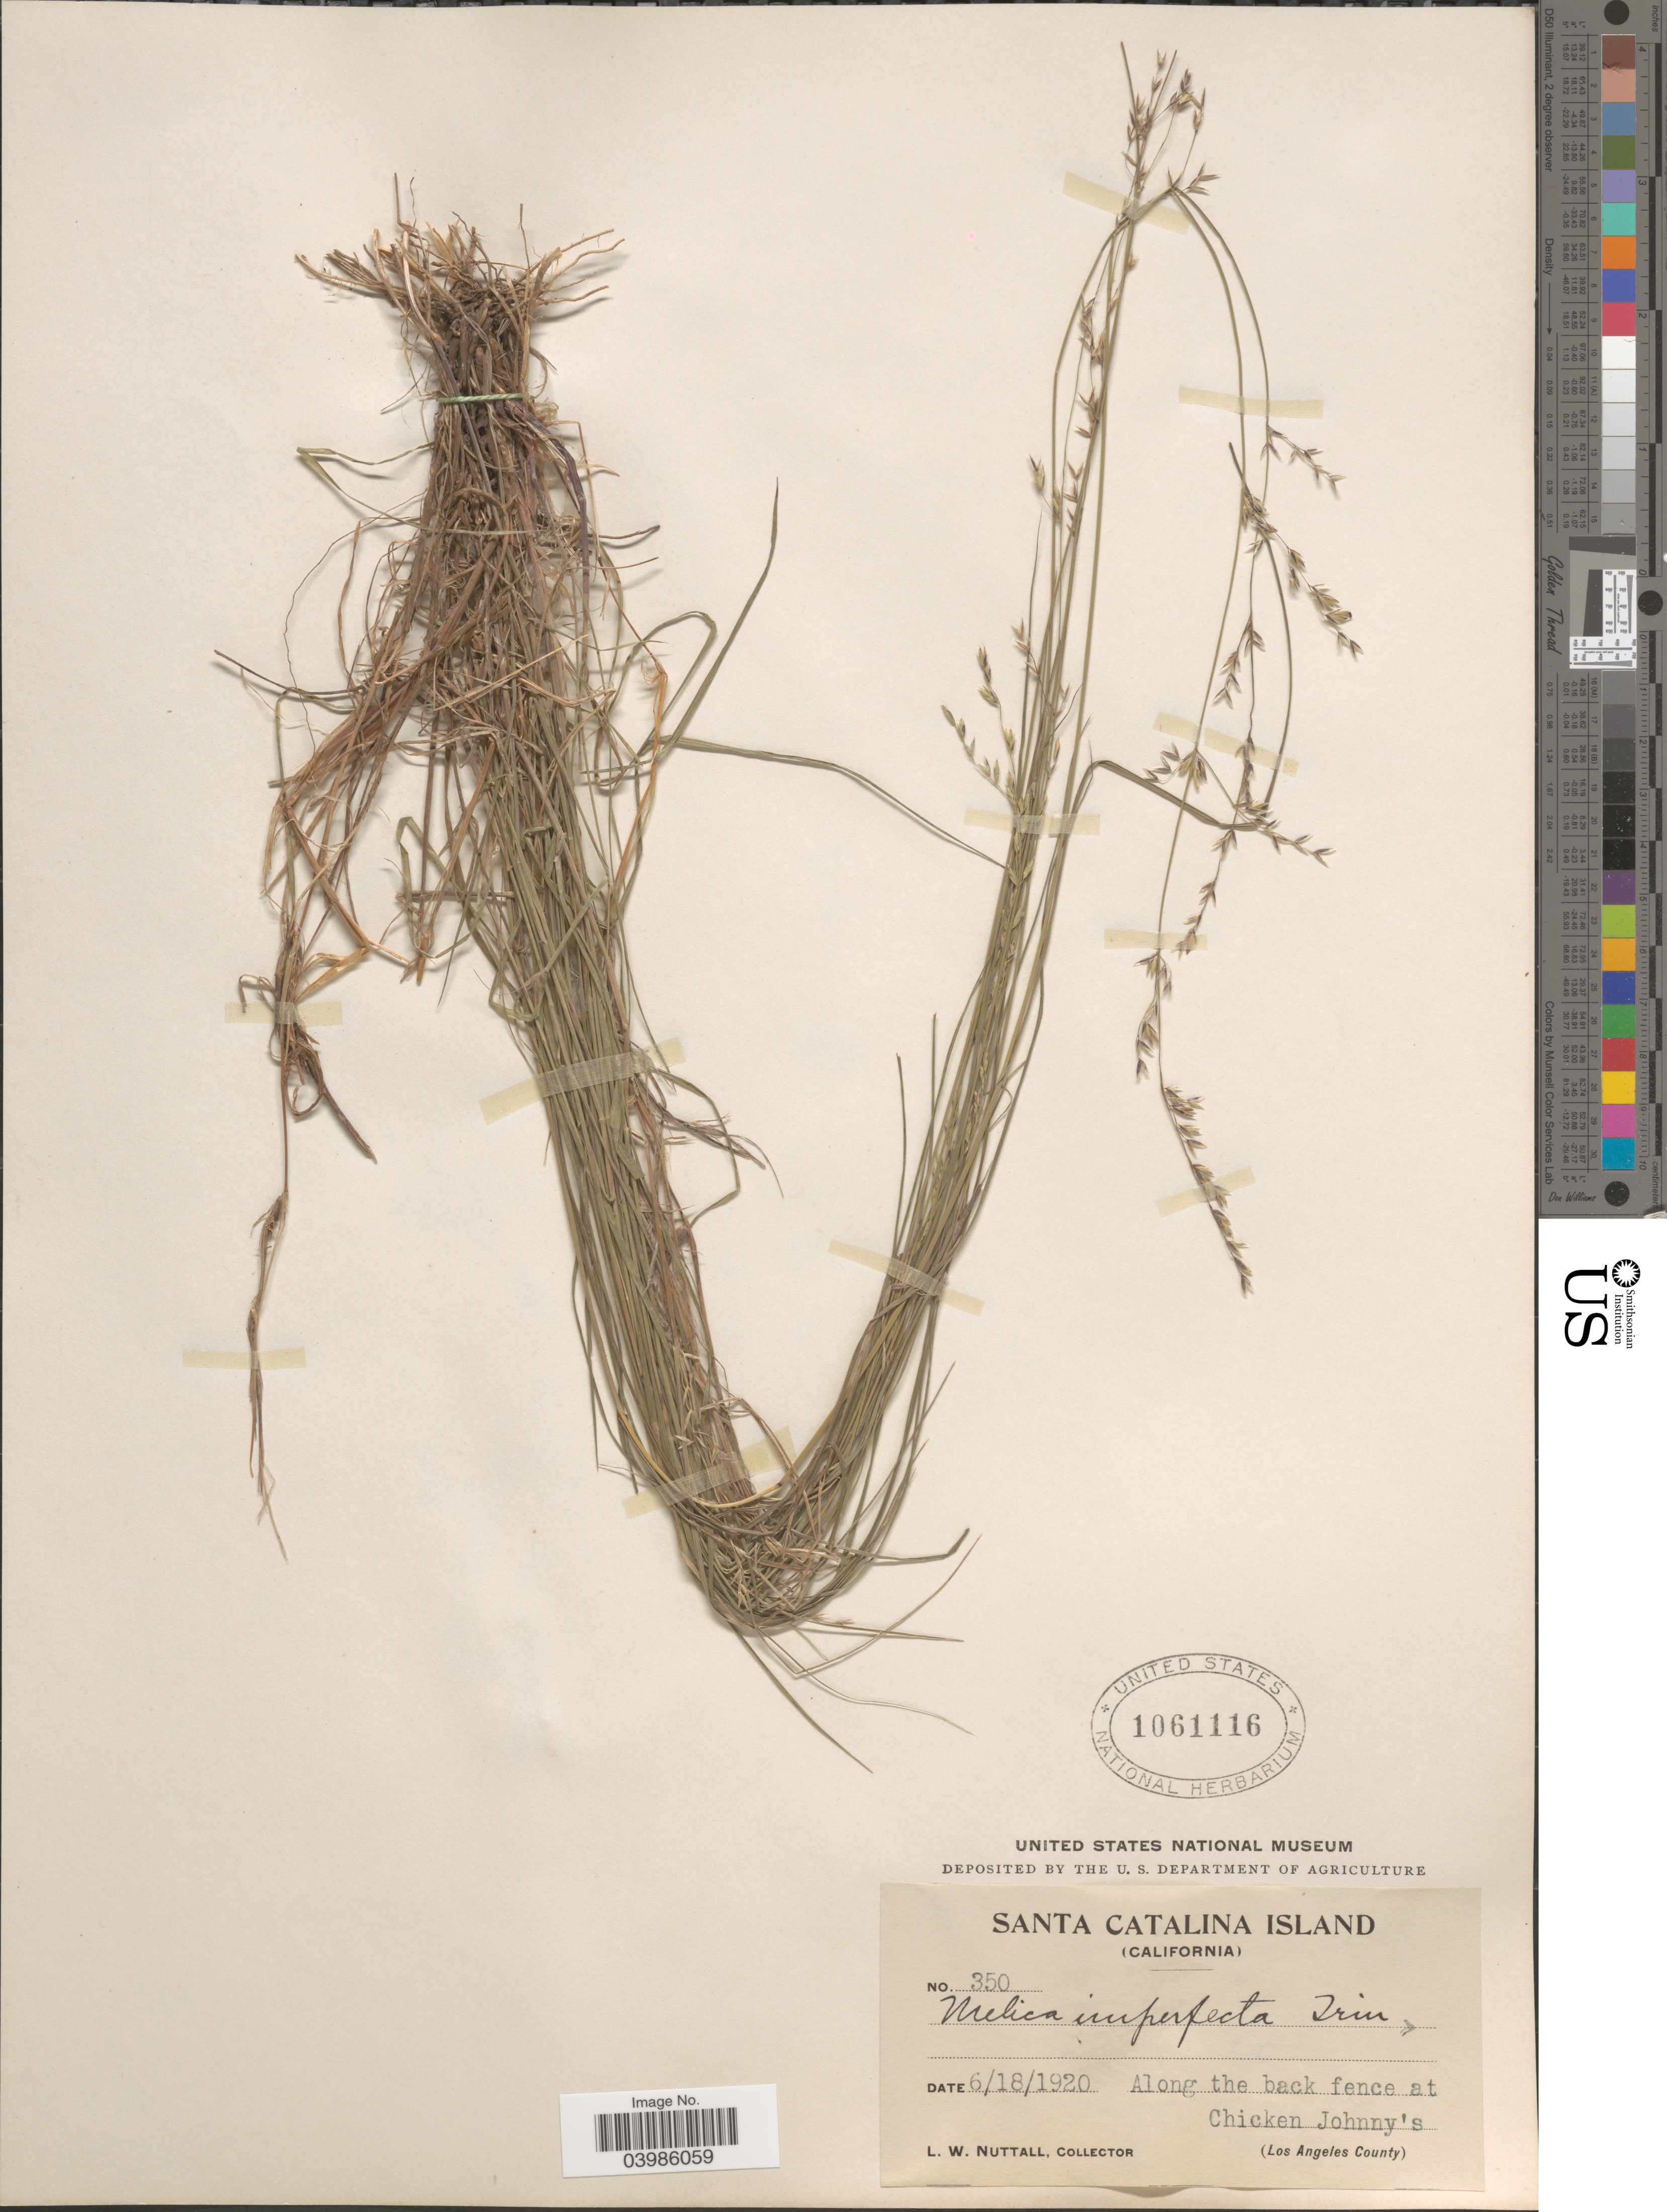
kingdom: Plantae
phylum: Tracheophyta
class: Liliopsida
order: Poales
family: Poaceae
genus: Melica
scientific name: Melica imperfecta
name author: Trin.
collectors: L. W. Nuttall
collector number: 350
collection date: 1920-06-18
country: United States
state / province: California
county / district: Los Angeles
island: Santa Catalina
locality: Santa Catalina Island. Along the back fence at Chicken Johnny's. (Los Angeles County).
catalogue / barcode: US 1061116